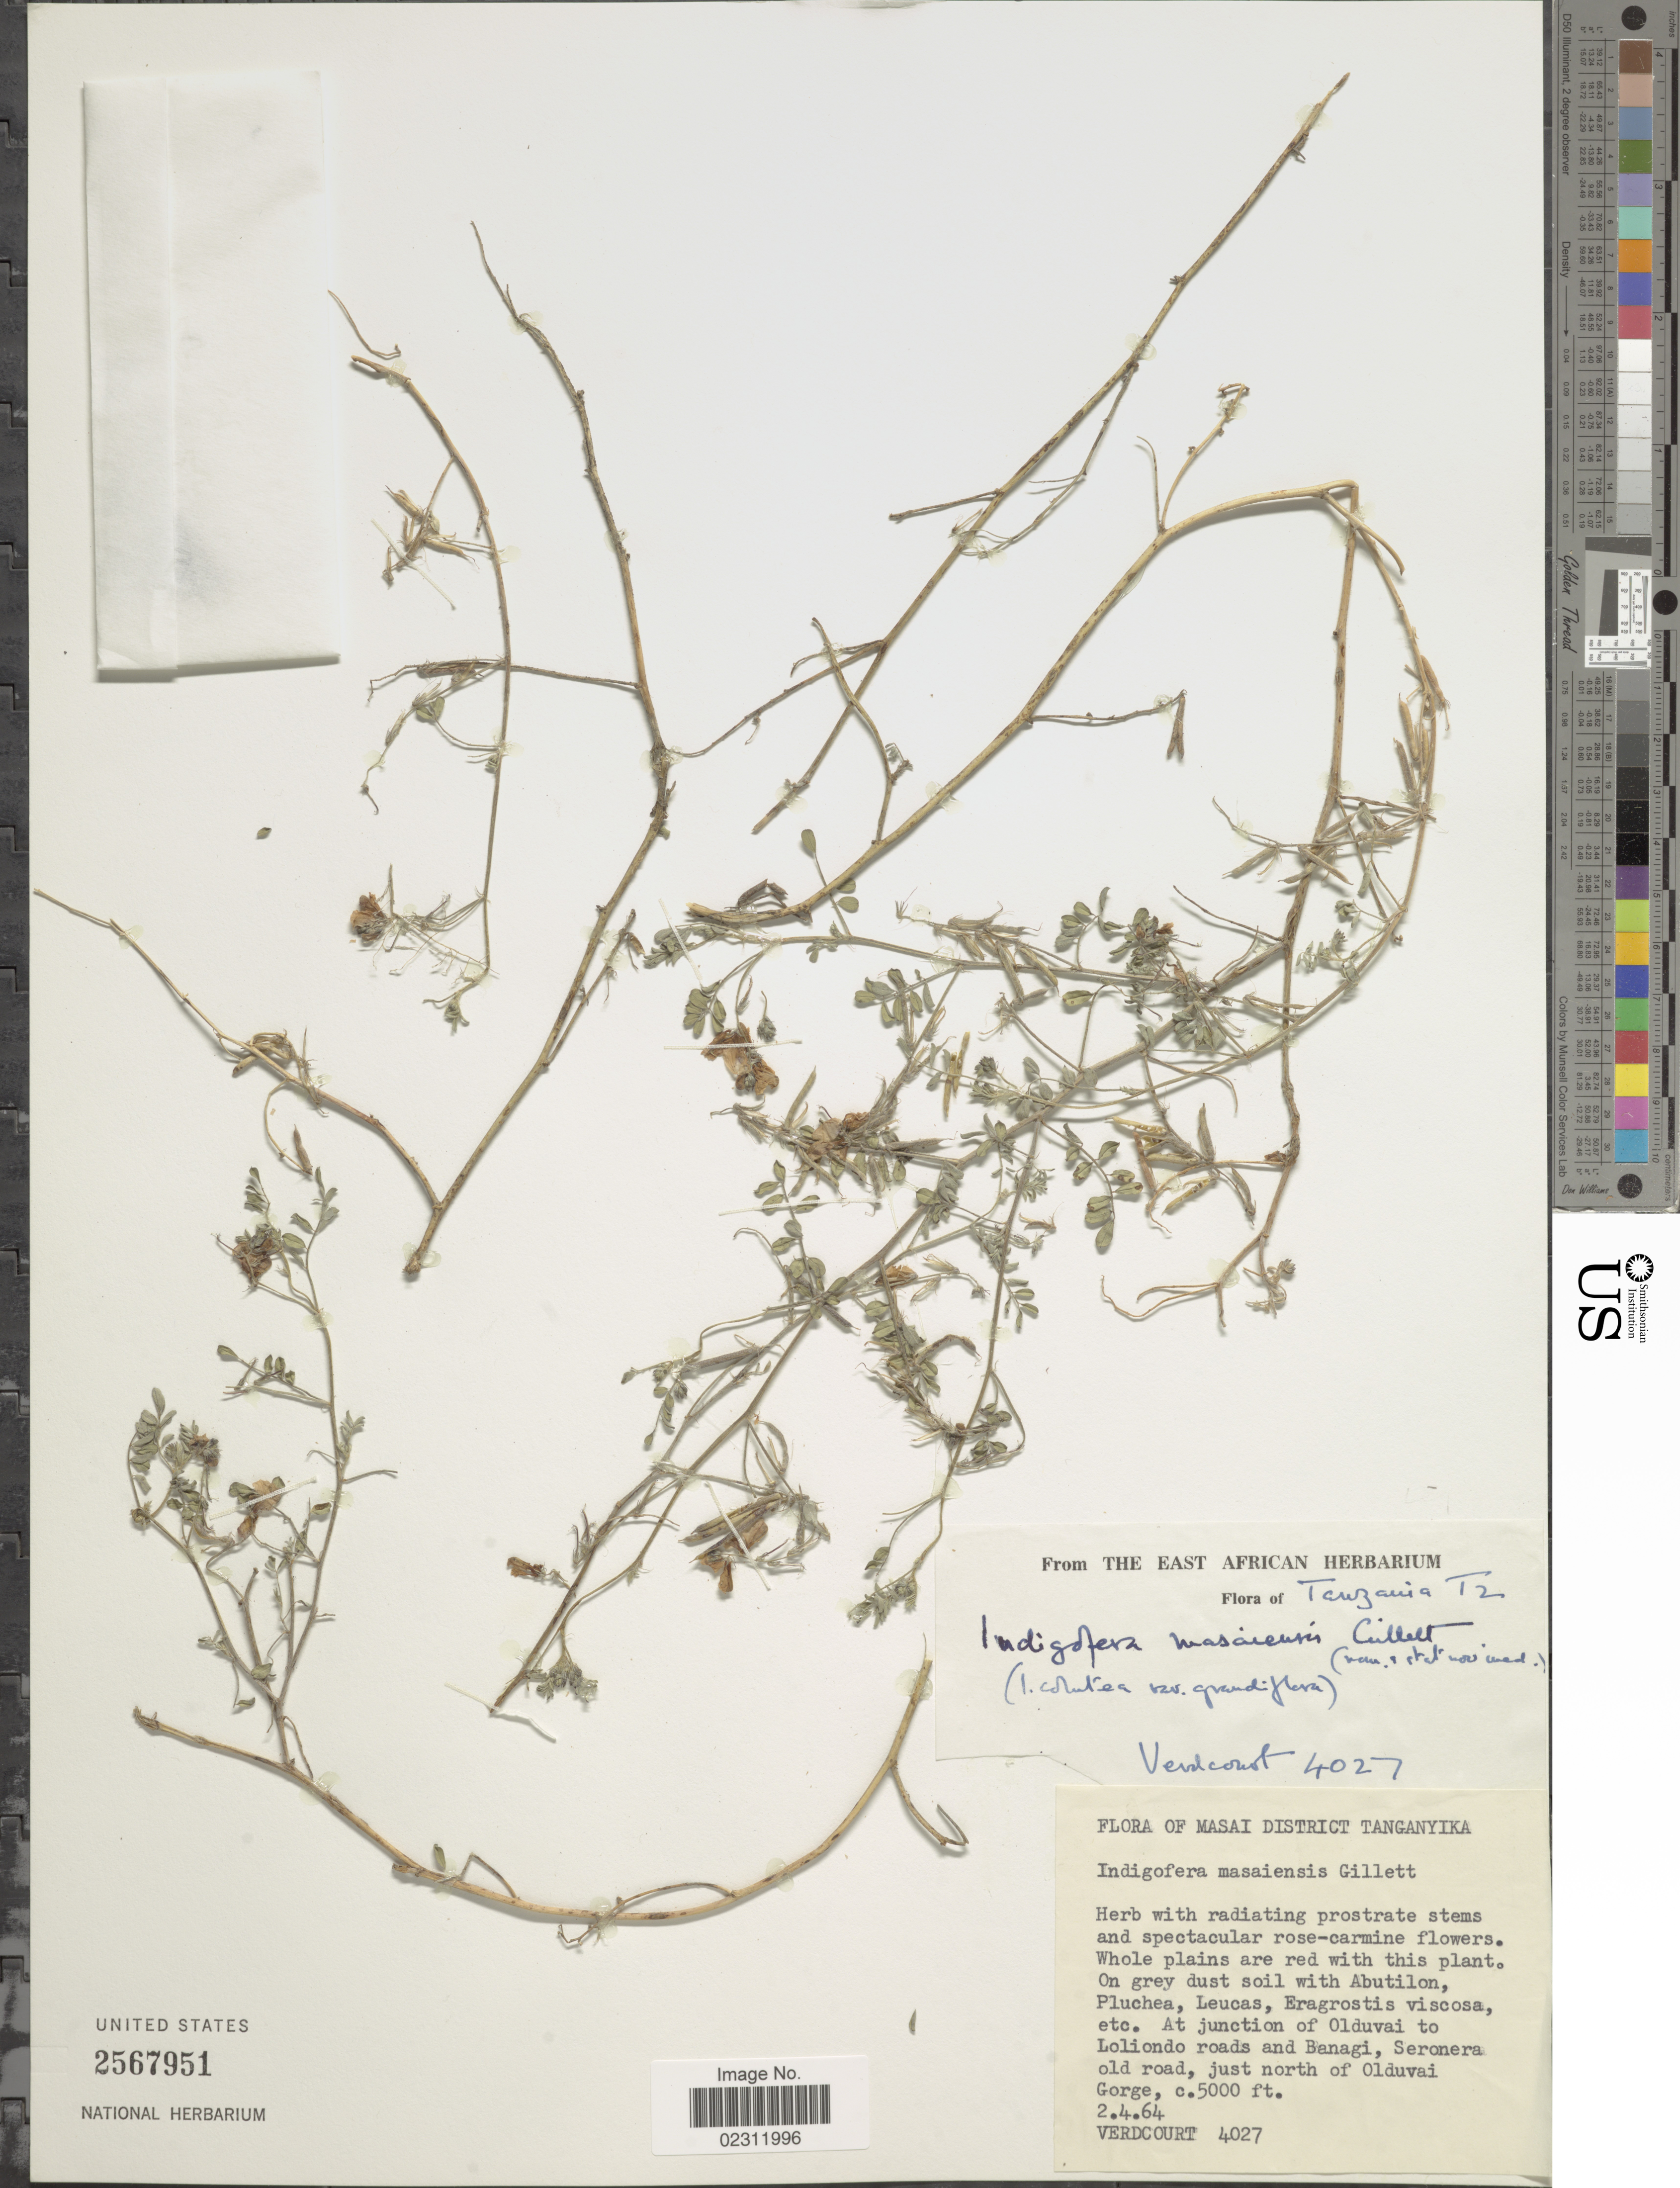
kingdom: Plantae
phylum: Tracheophyta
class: Magnoliopsida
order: Fabales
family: Fabaceae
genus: Indigofera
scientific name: Indigofera masaiensis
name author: J.B. Gillett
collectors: -. Verdcourt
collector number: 4027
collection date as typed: Transcribed d/m/y: 2/4/64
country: Tanzania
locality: Masai District, Tanganyika, junction of Olduvai to old road, just north of Olduvai Gorge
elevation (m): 1524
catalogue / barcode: US 2567951